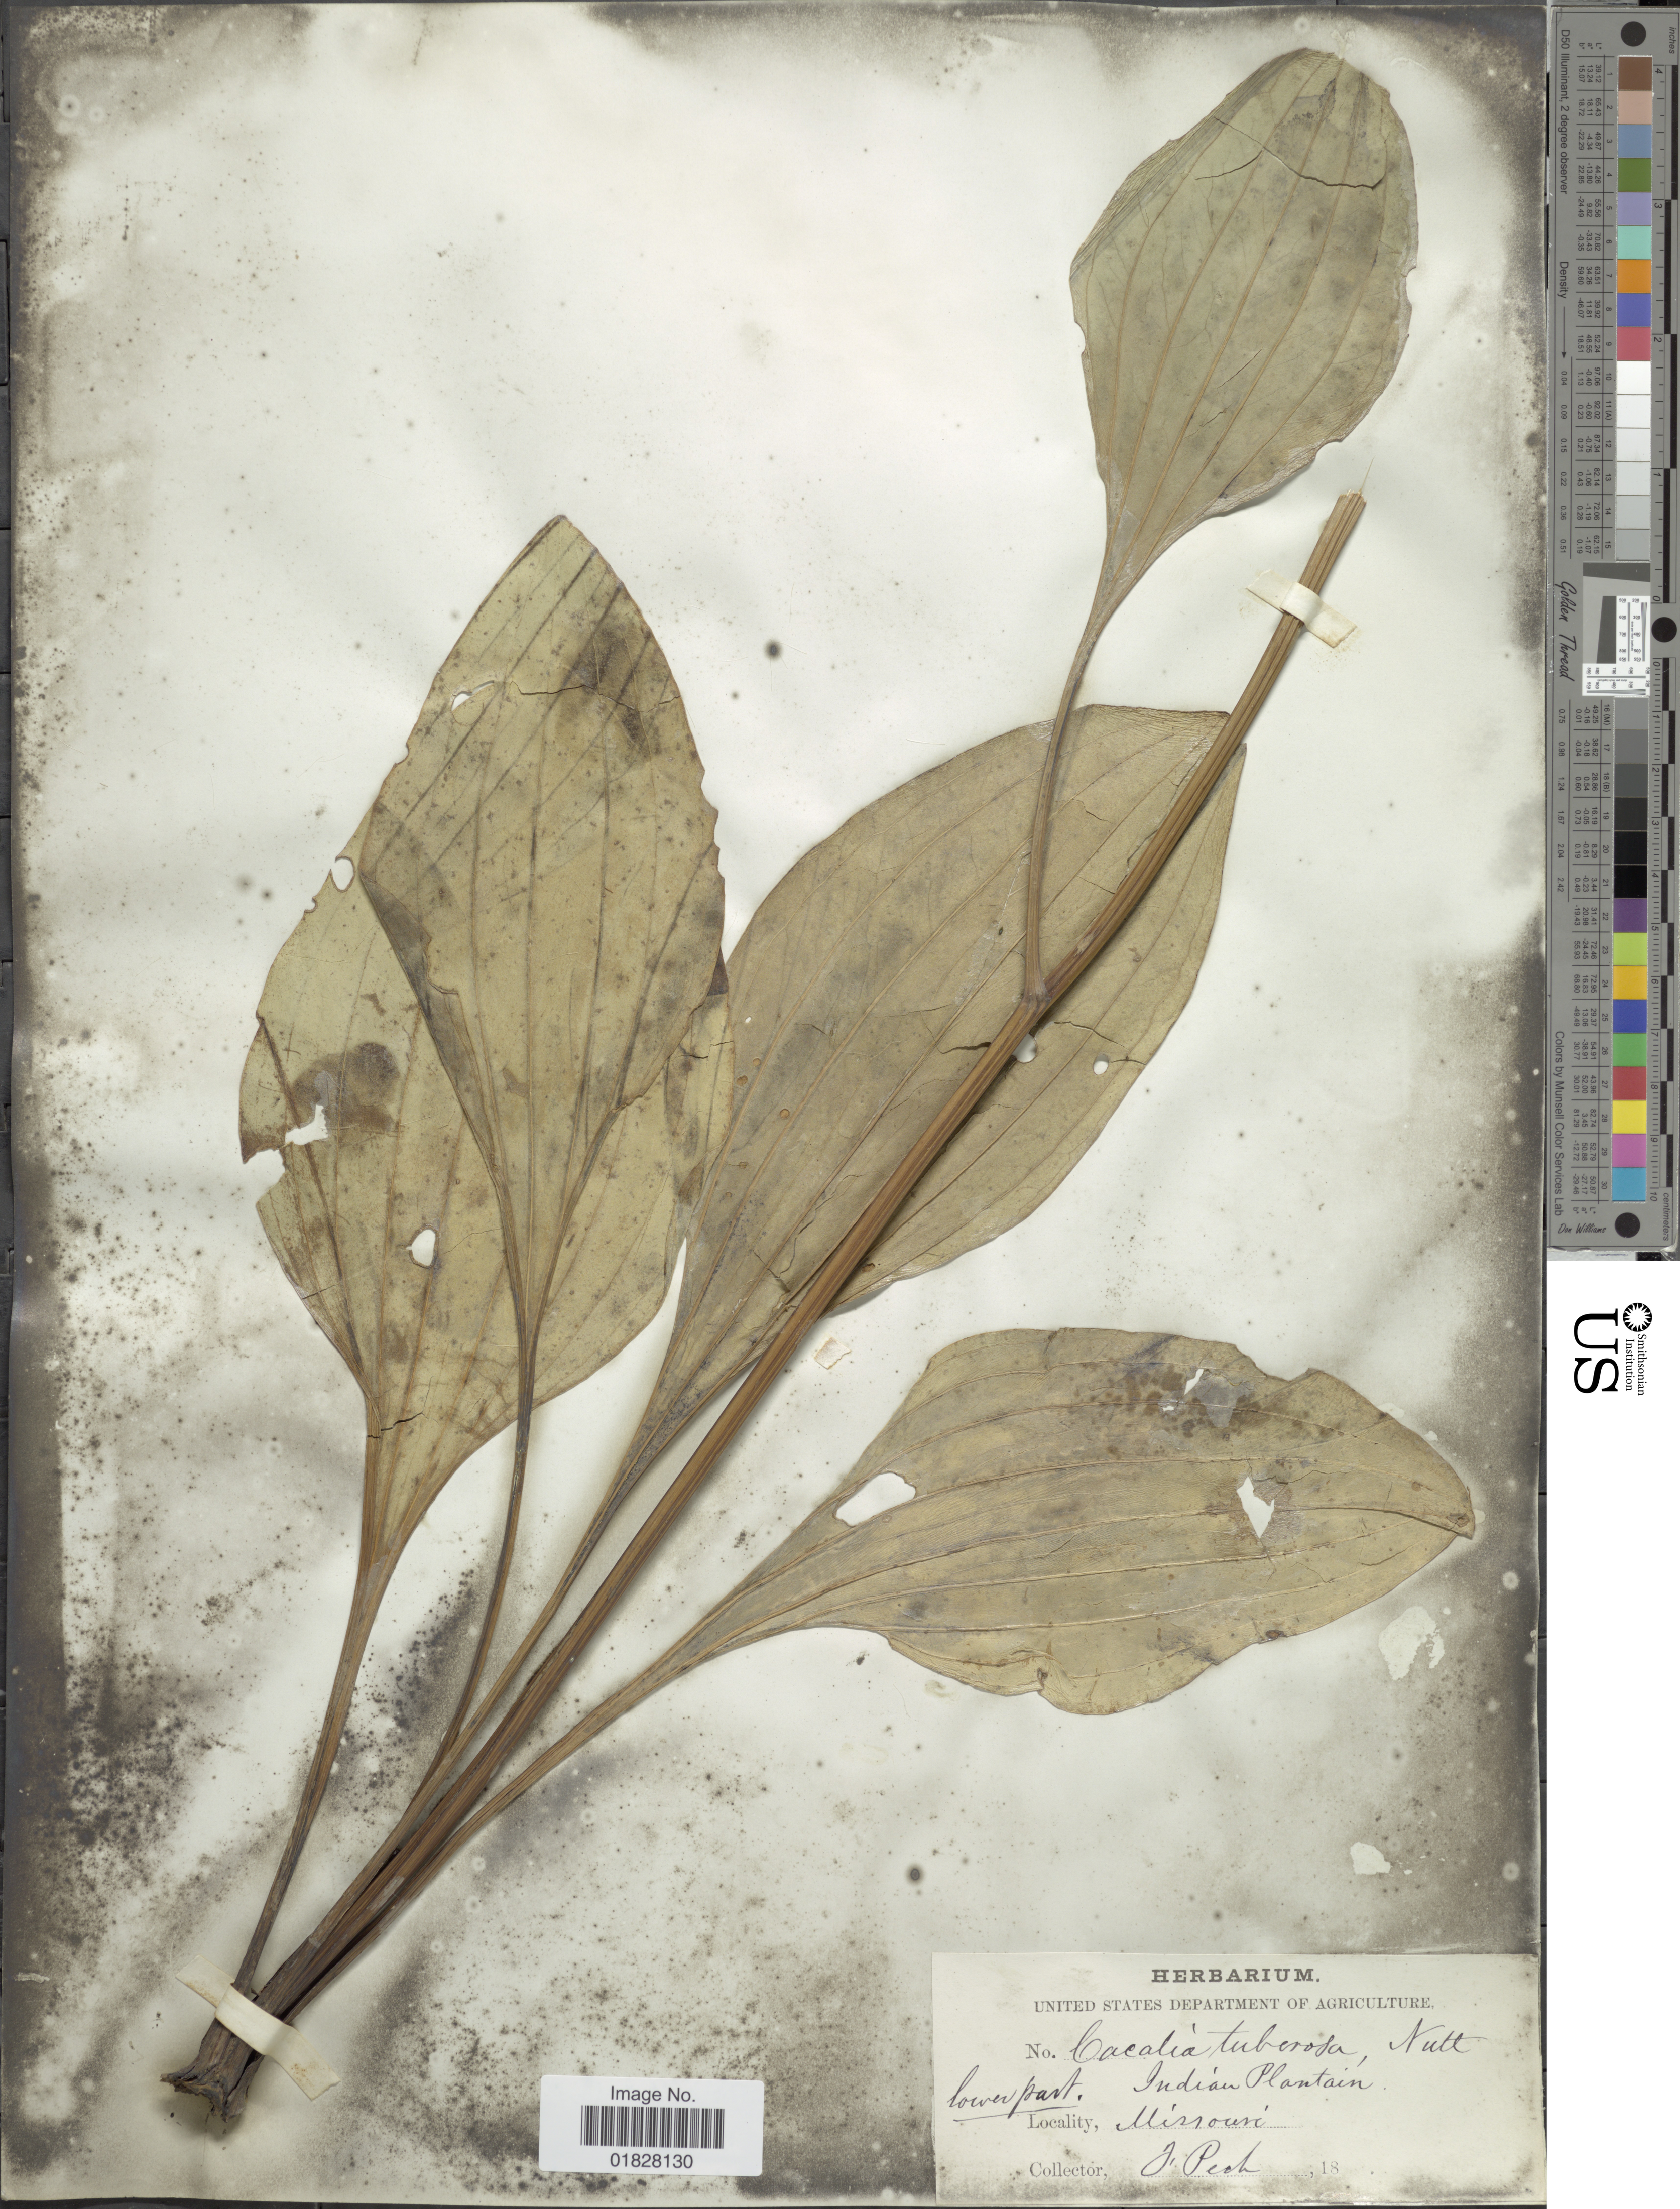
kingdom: Plantae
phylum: Tracheophyta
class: Magnoliopsida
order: Asterales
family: Asteraceae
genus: Arnoglossum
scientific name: Arnoglossum plantagineum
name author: Raf.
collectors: J. Peck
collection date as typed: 18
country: United States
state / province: Missouri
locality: Indian Plantain